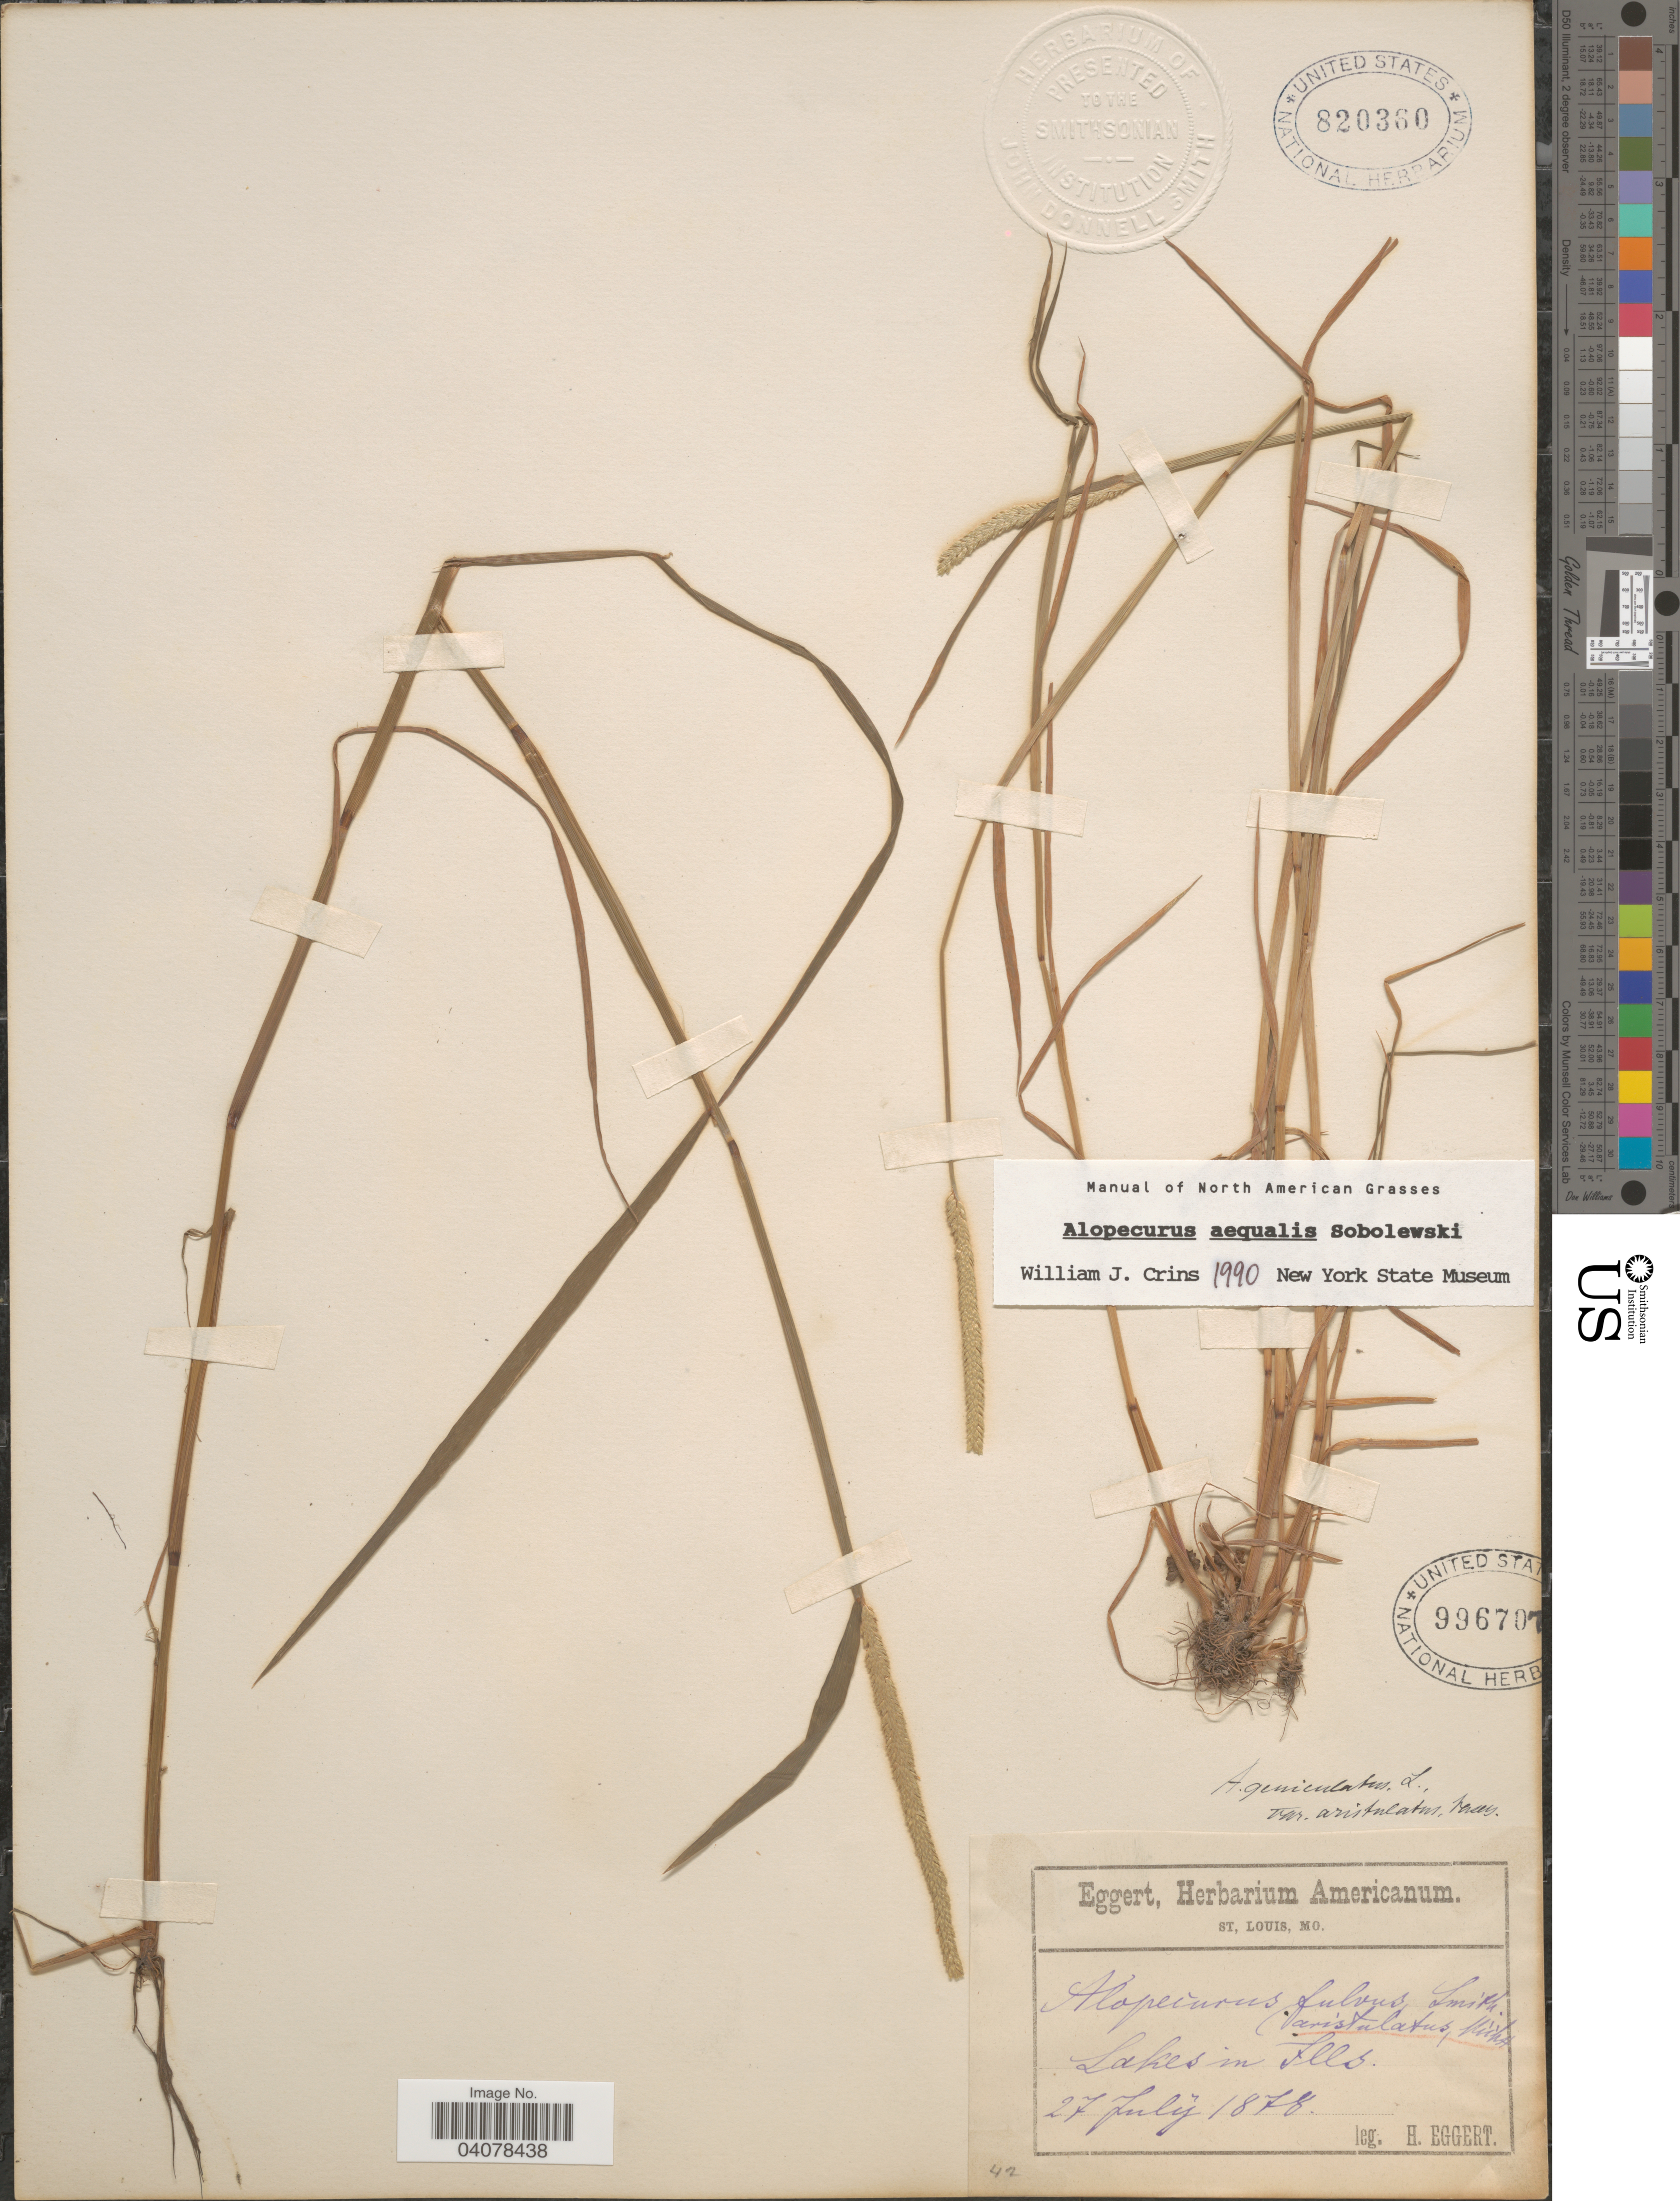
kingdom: Plantae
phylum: Tracheophyta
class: Liliopsida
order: Poales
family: Poaceae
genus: Alopecurus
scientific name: Alopecurus aequalis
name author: Sobol.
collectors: H. Eggert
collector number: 42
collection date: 1878-07-27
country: United States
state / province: Illinois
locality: Lakes in Ills.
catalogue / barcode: US 996707